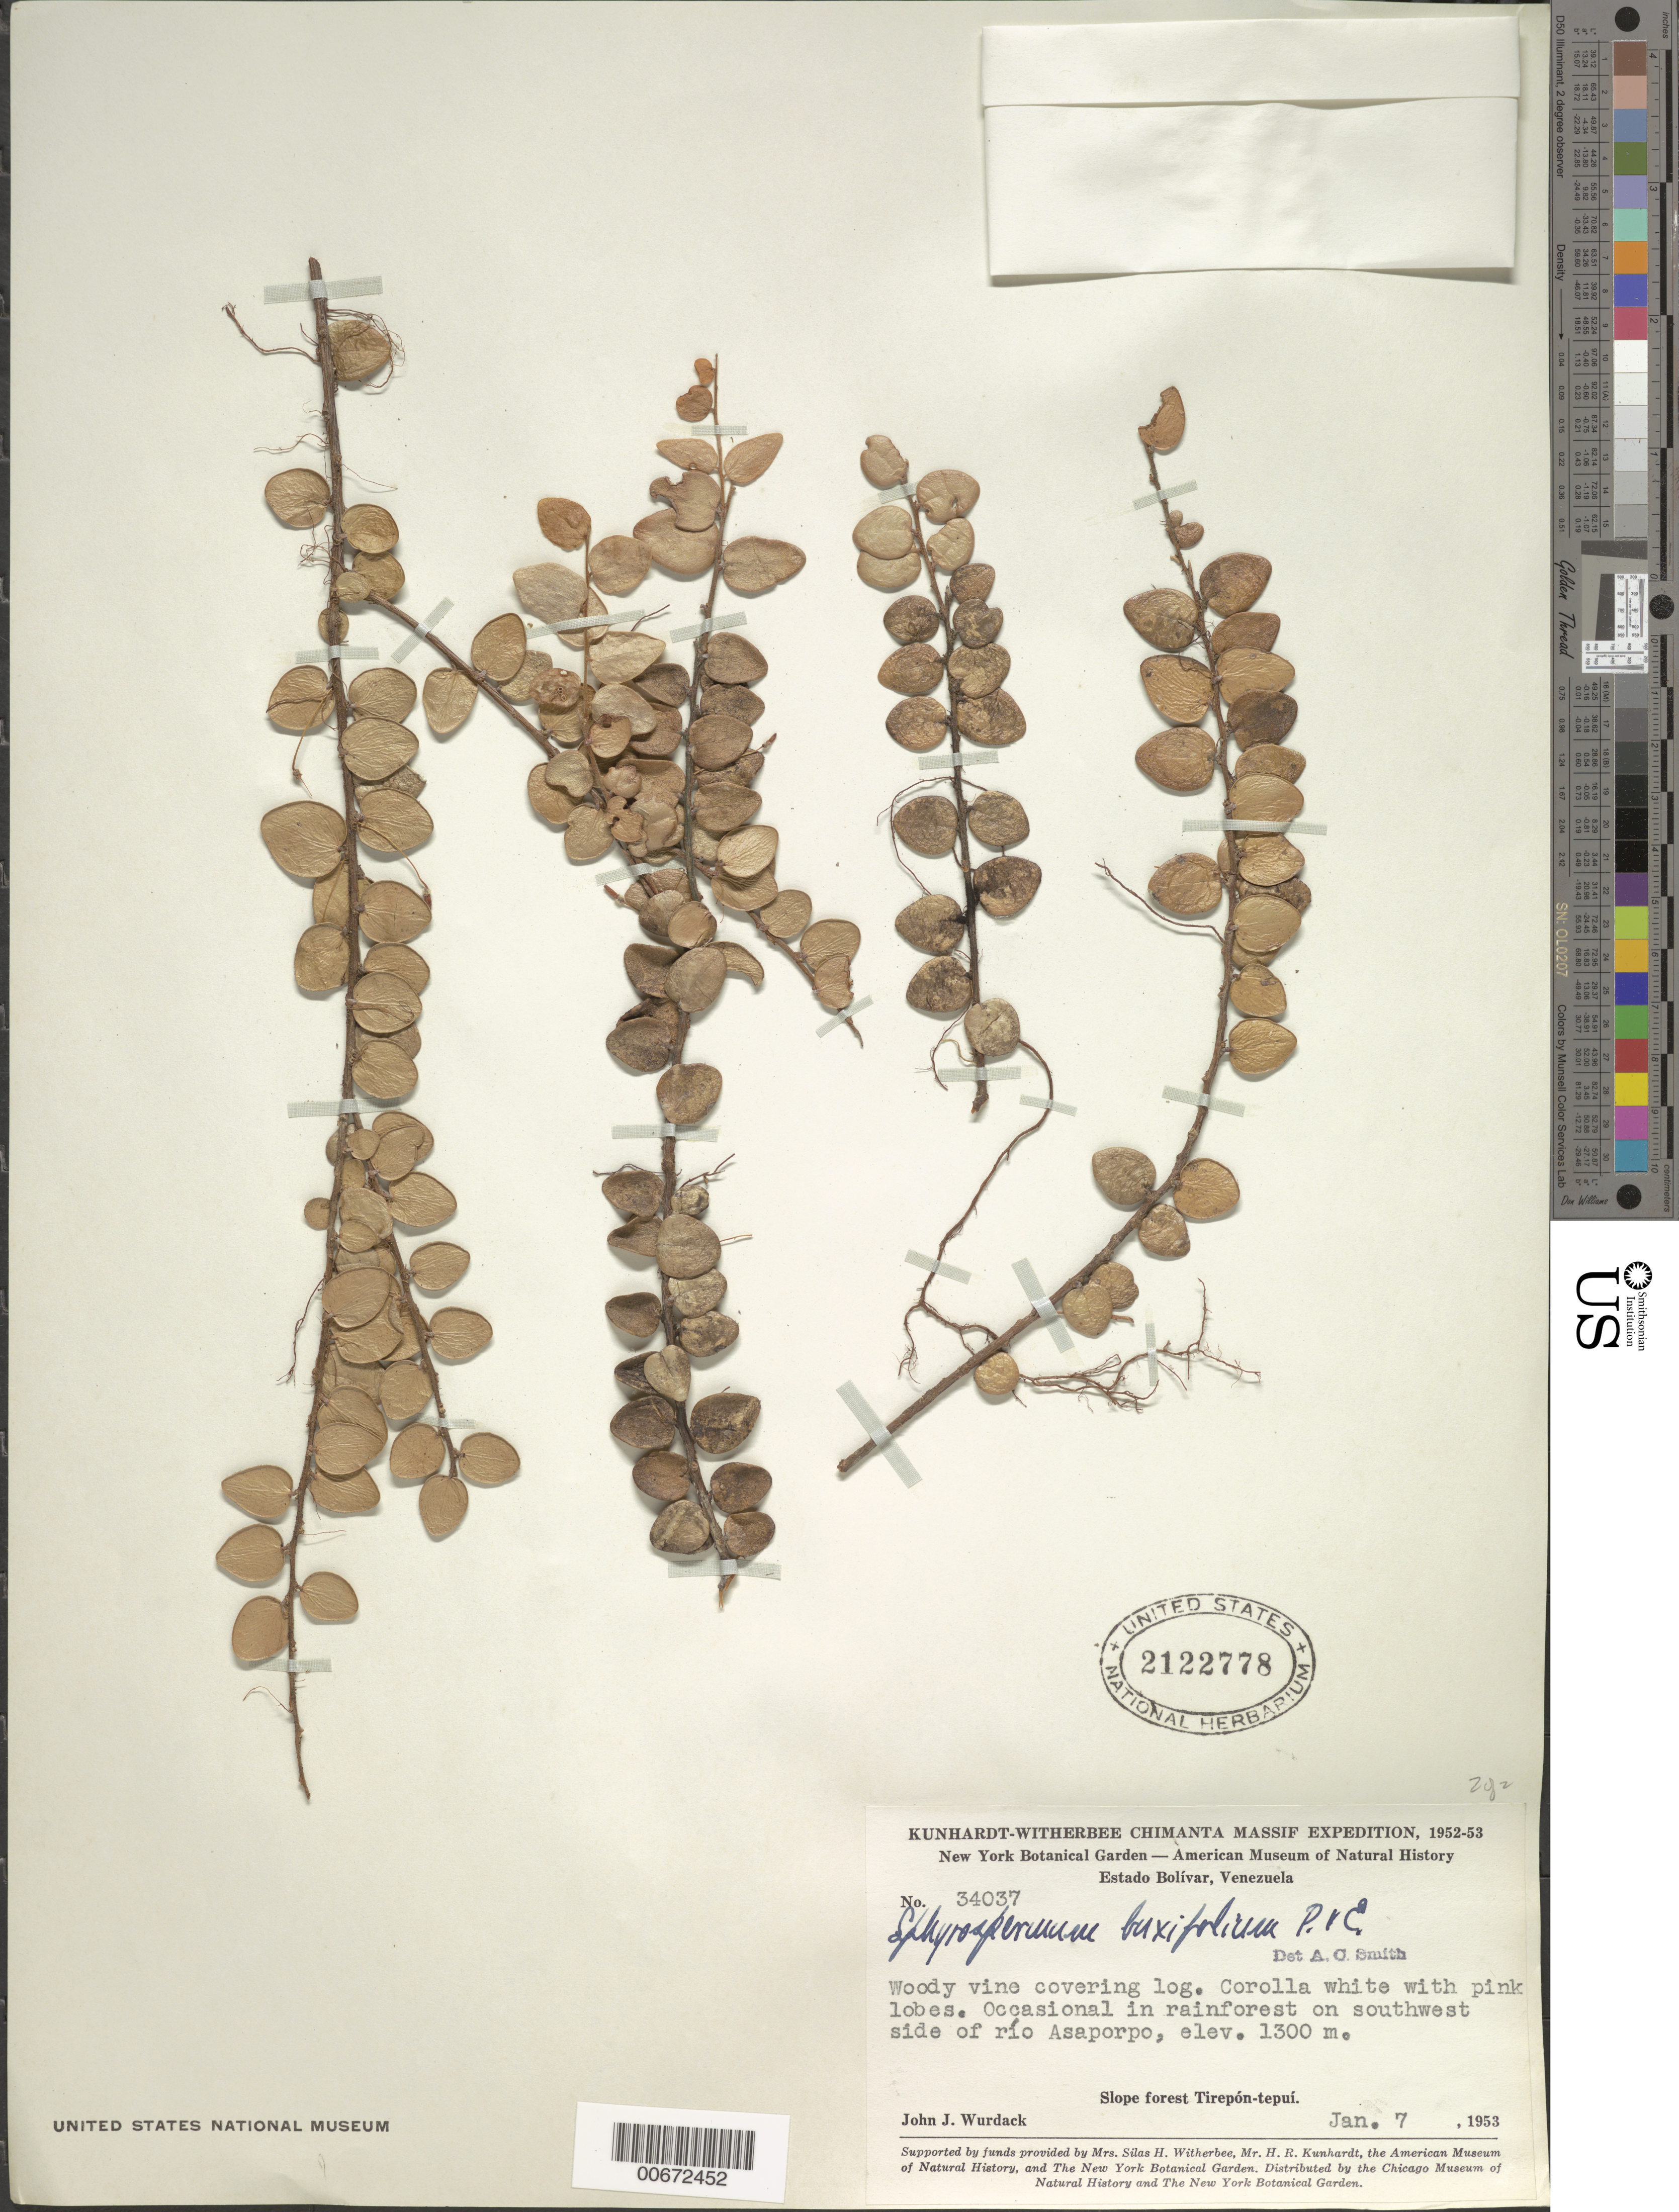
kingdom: Plantae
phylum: Tracheophyta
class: Magnoliopsida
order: Ericales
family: Ericaceae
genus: Sphyrospermum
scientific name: Sphyrospermum buxifolium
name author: Poepp. & Endl.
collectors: J. J. Wurdack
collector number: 34037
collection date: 1953-01-07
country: Venezuela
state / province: Bolivar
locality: Chimanta Massif, Occasional in rainforest on southwest side of río Asaporpo, Slope forest Tirepón-tepuí.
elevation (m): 1300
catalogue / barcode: US 2122778